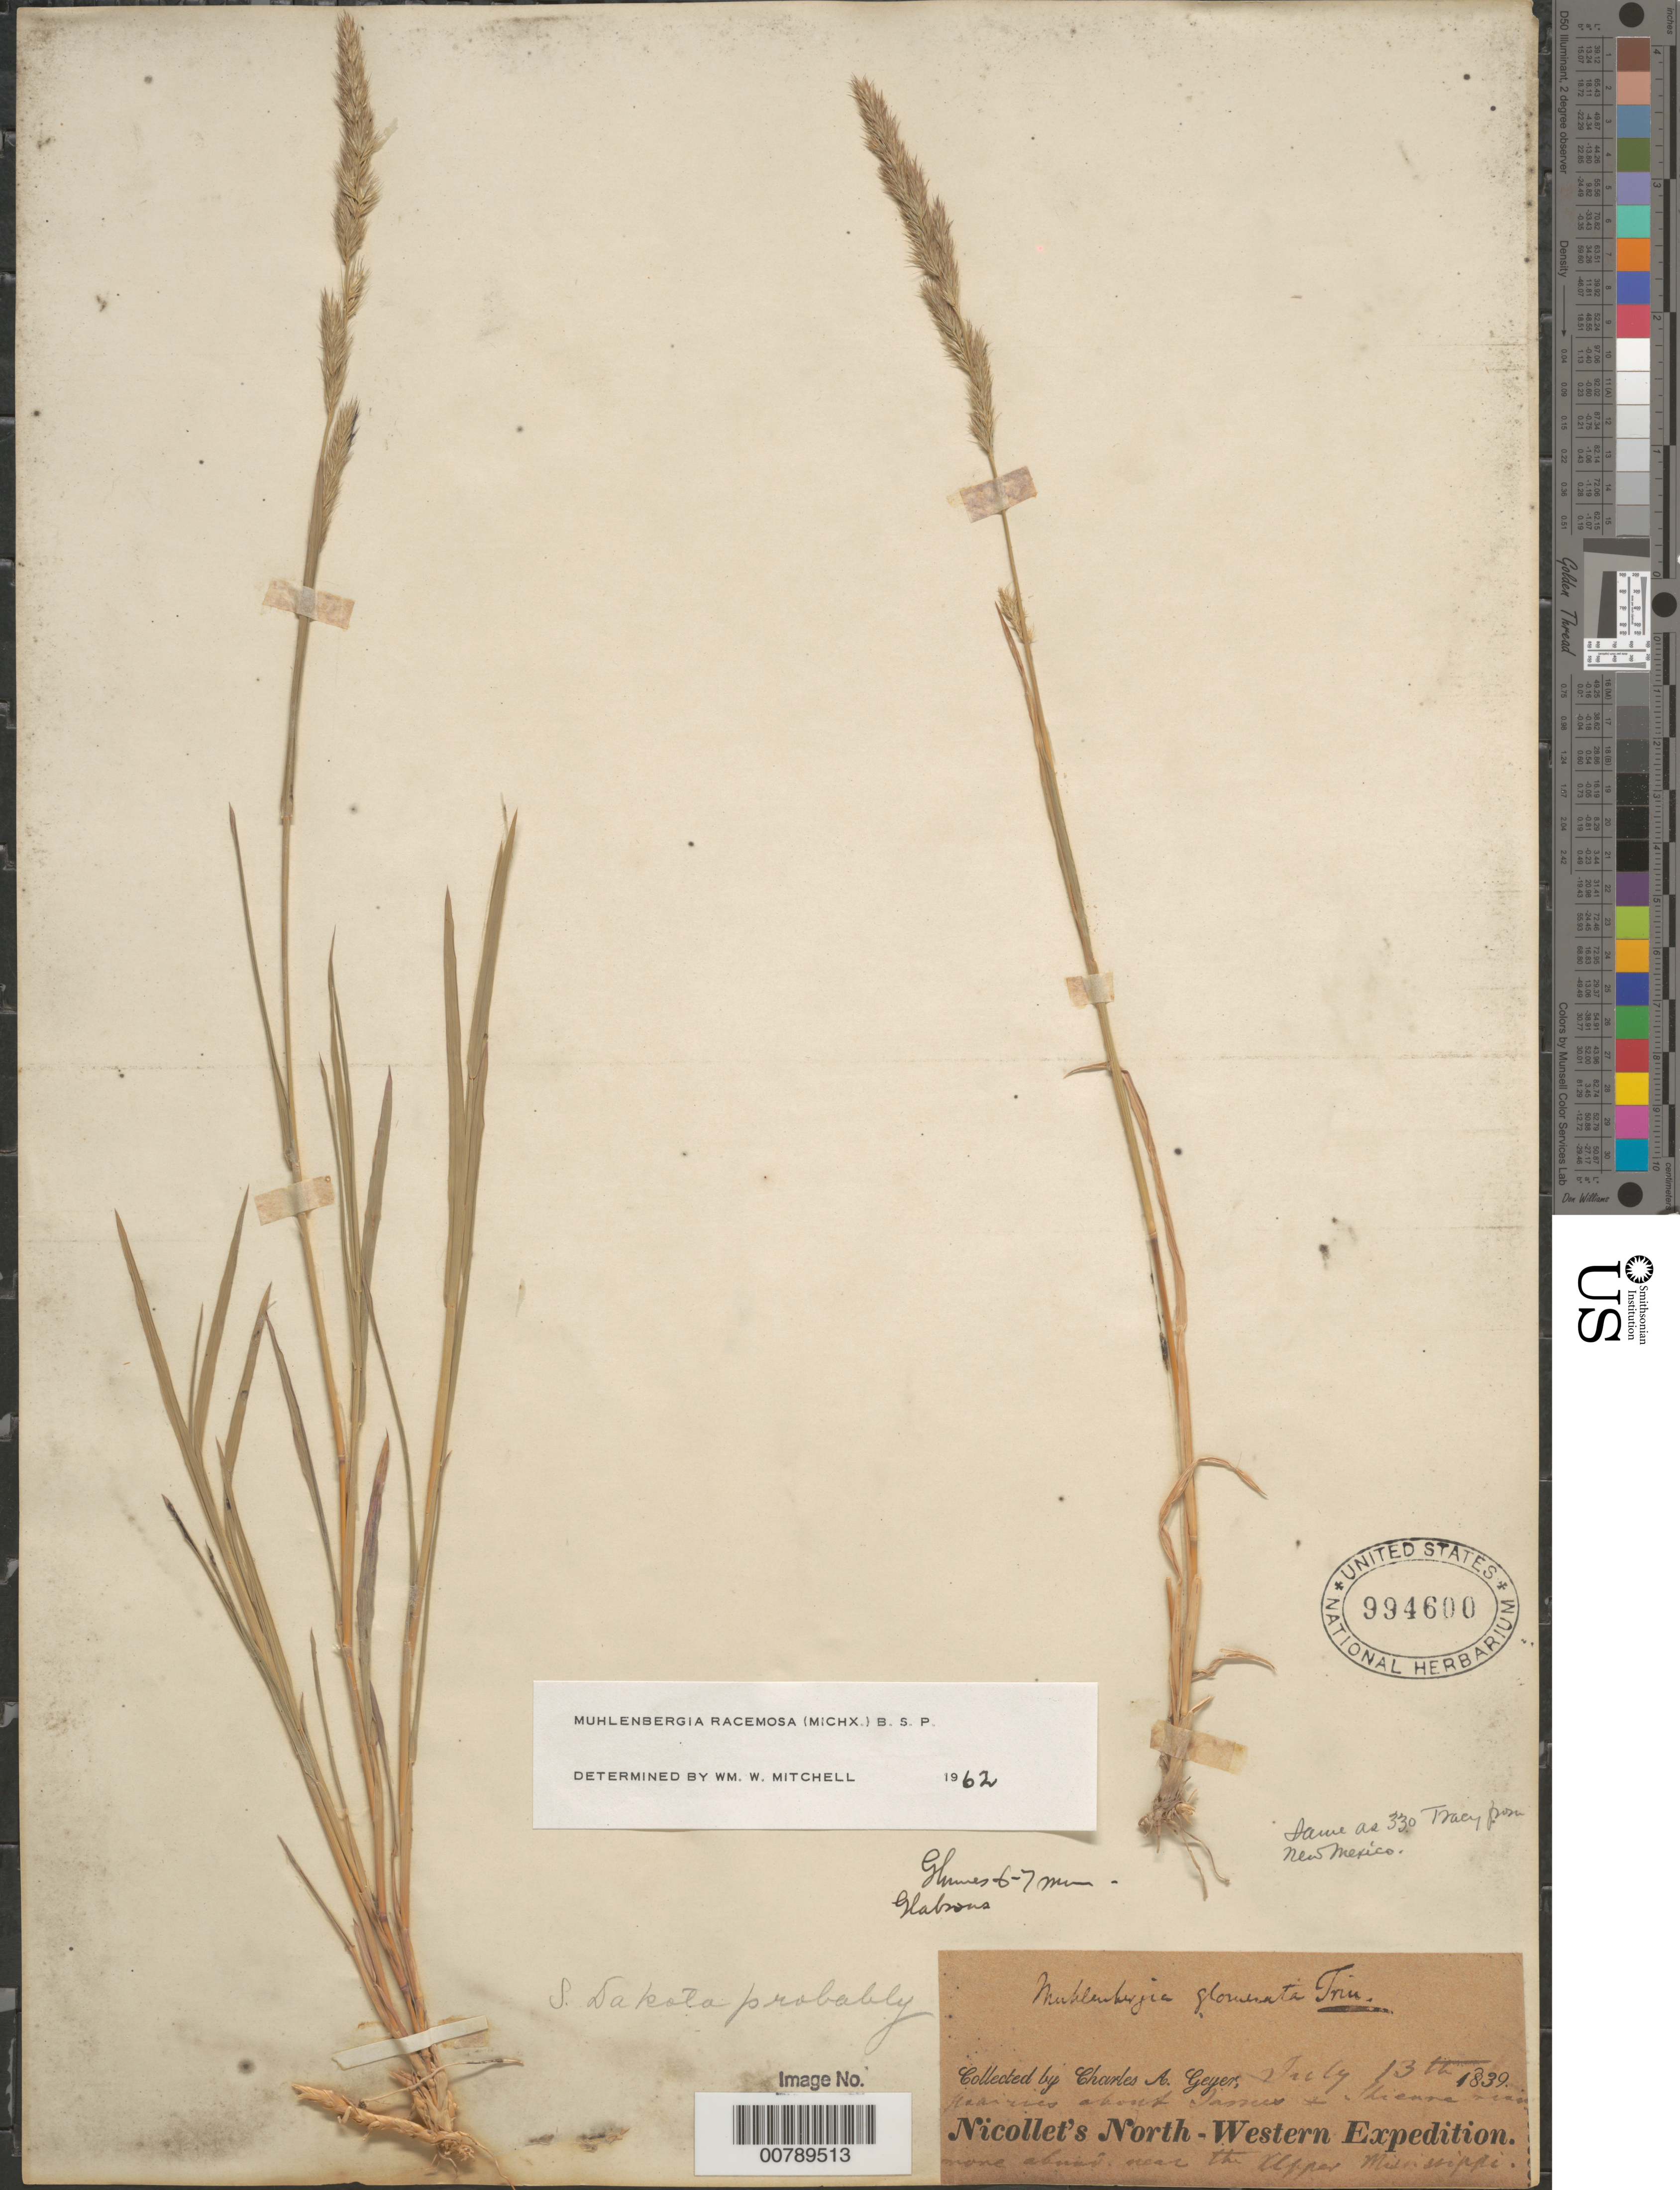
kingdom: Plantae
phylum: Tracheophyta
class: Liliopsida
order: Poales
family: Poaceae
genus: Muhlenbergia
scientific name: Muhlenbergia racemosa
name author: (Michx.) Britton et al.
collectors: C. A. Geyer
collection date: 1839-07-13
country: United States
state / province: Mississippi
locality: Prairies about James & Shienne river. Nicollet's North-Western Expedition. More abund. Near the Upper Mississippi.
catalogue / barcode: US 994600